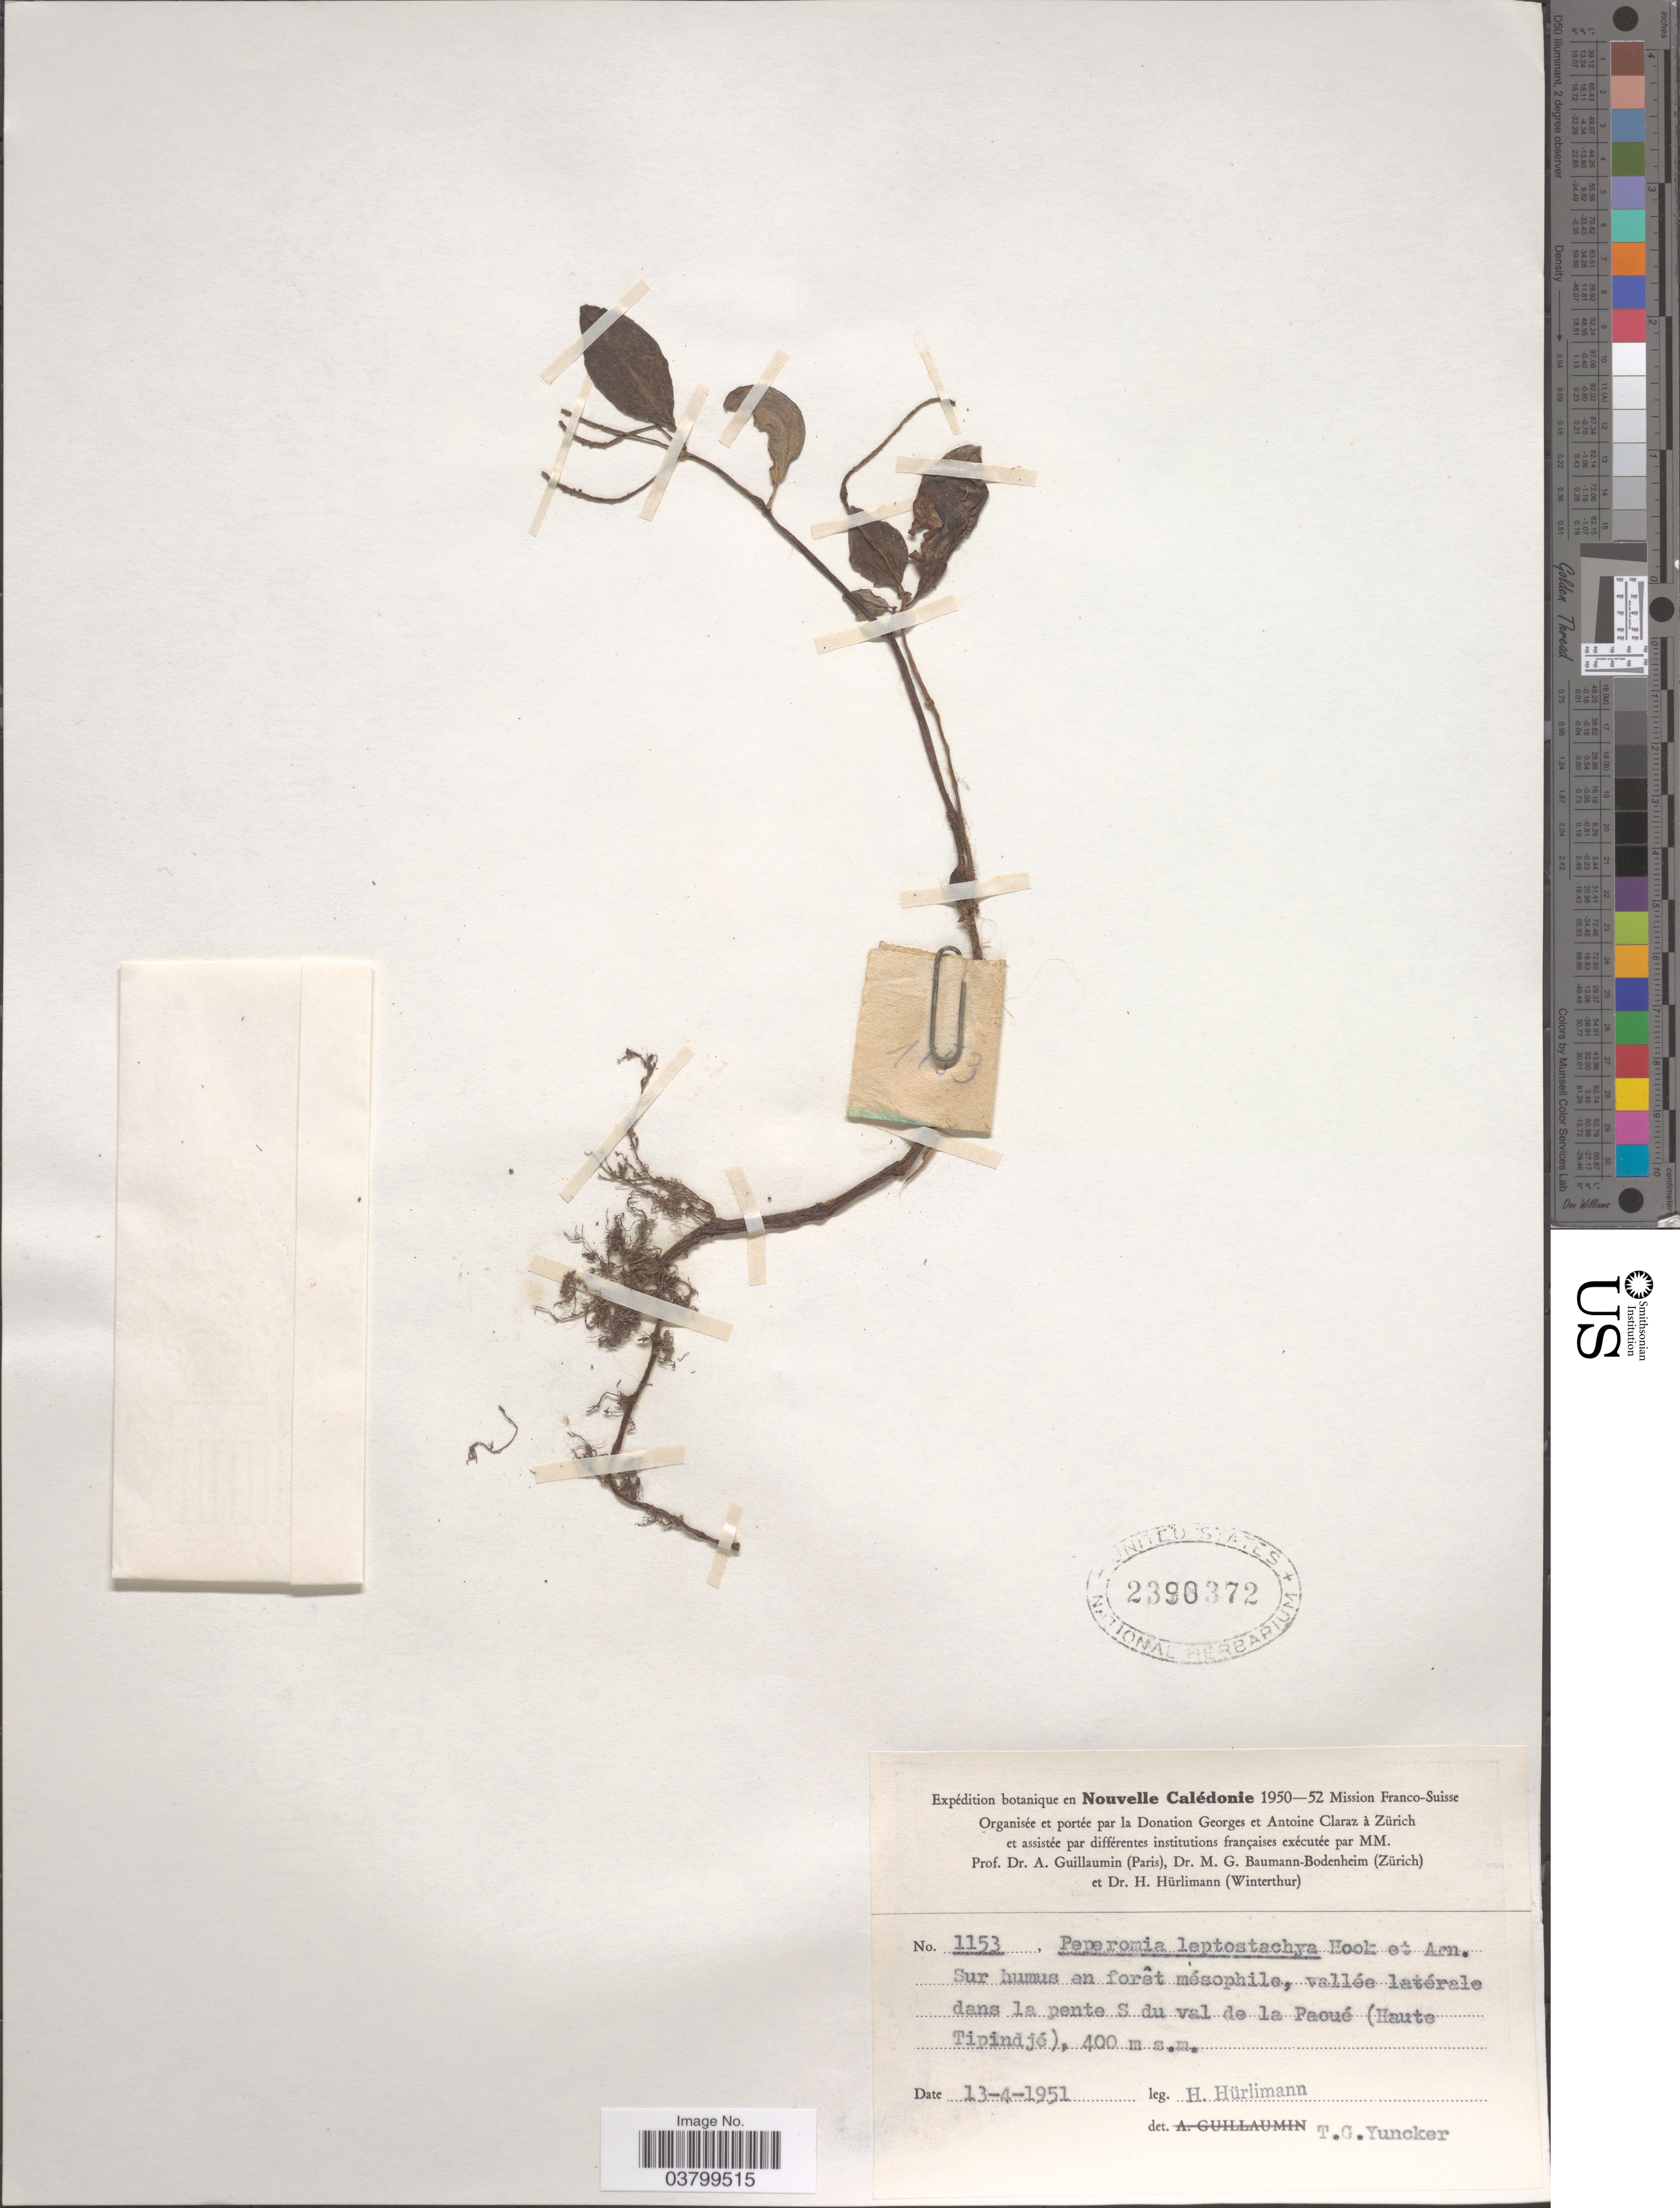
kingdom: Plantae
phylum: Tracheophyta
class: Magnoliopsida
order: Piperales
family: Piperaceae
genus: Peperomia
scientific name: Peperomia leptostachya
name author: Hook. & Arn.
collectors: H. Hürlimann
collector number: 1153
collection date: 1951-04-13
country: New Caledonia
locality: Nouvelle Calédonie: Sur humus en forêt mésophile, vallée latérale dans la pente S du val de la Paoué (Haute Tipindjé).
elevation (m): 400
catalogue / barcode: US 2390372